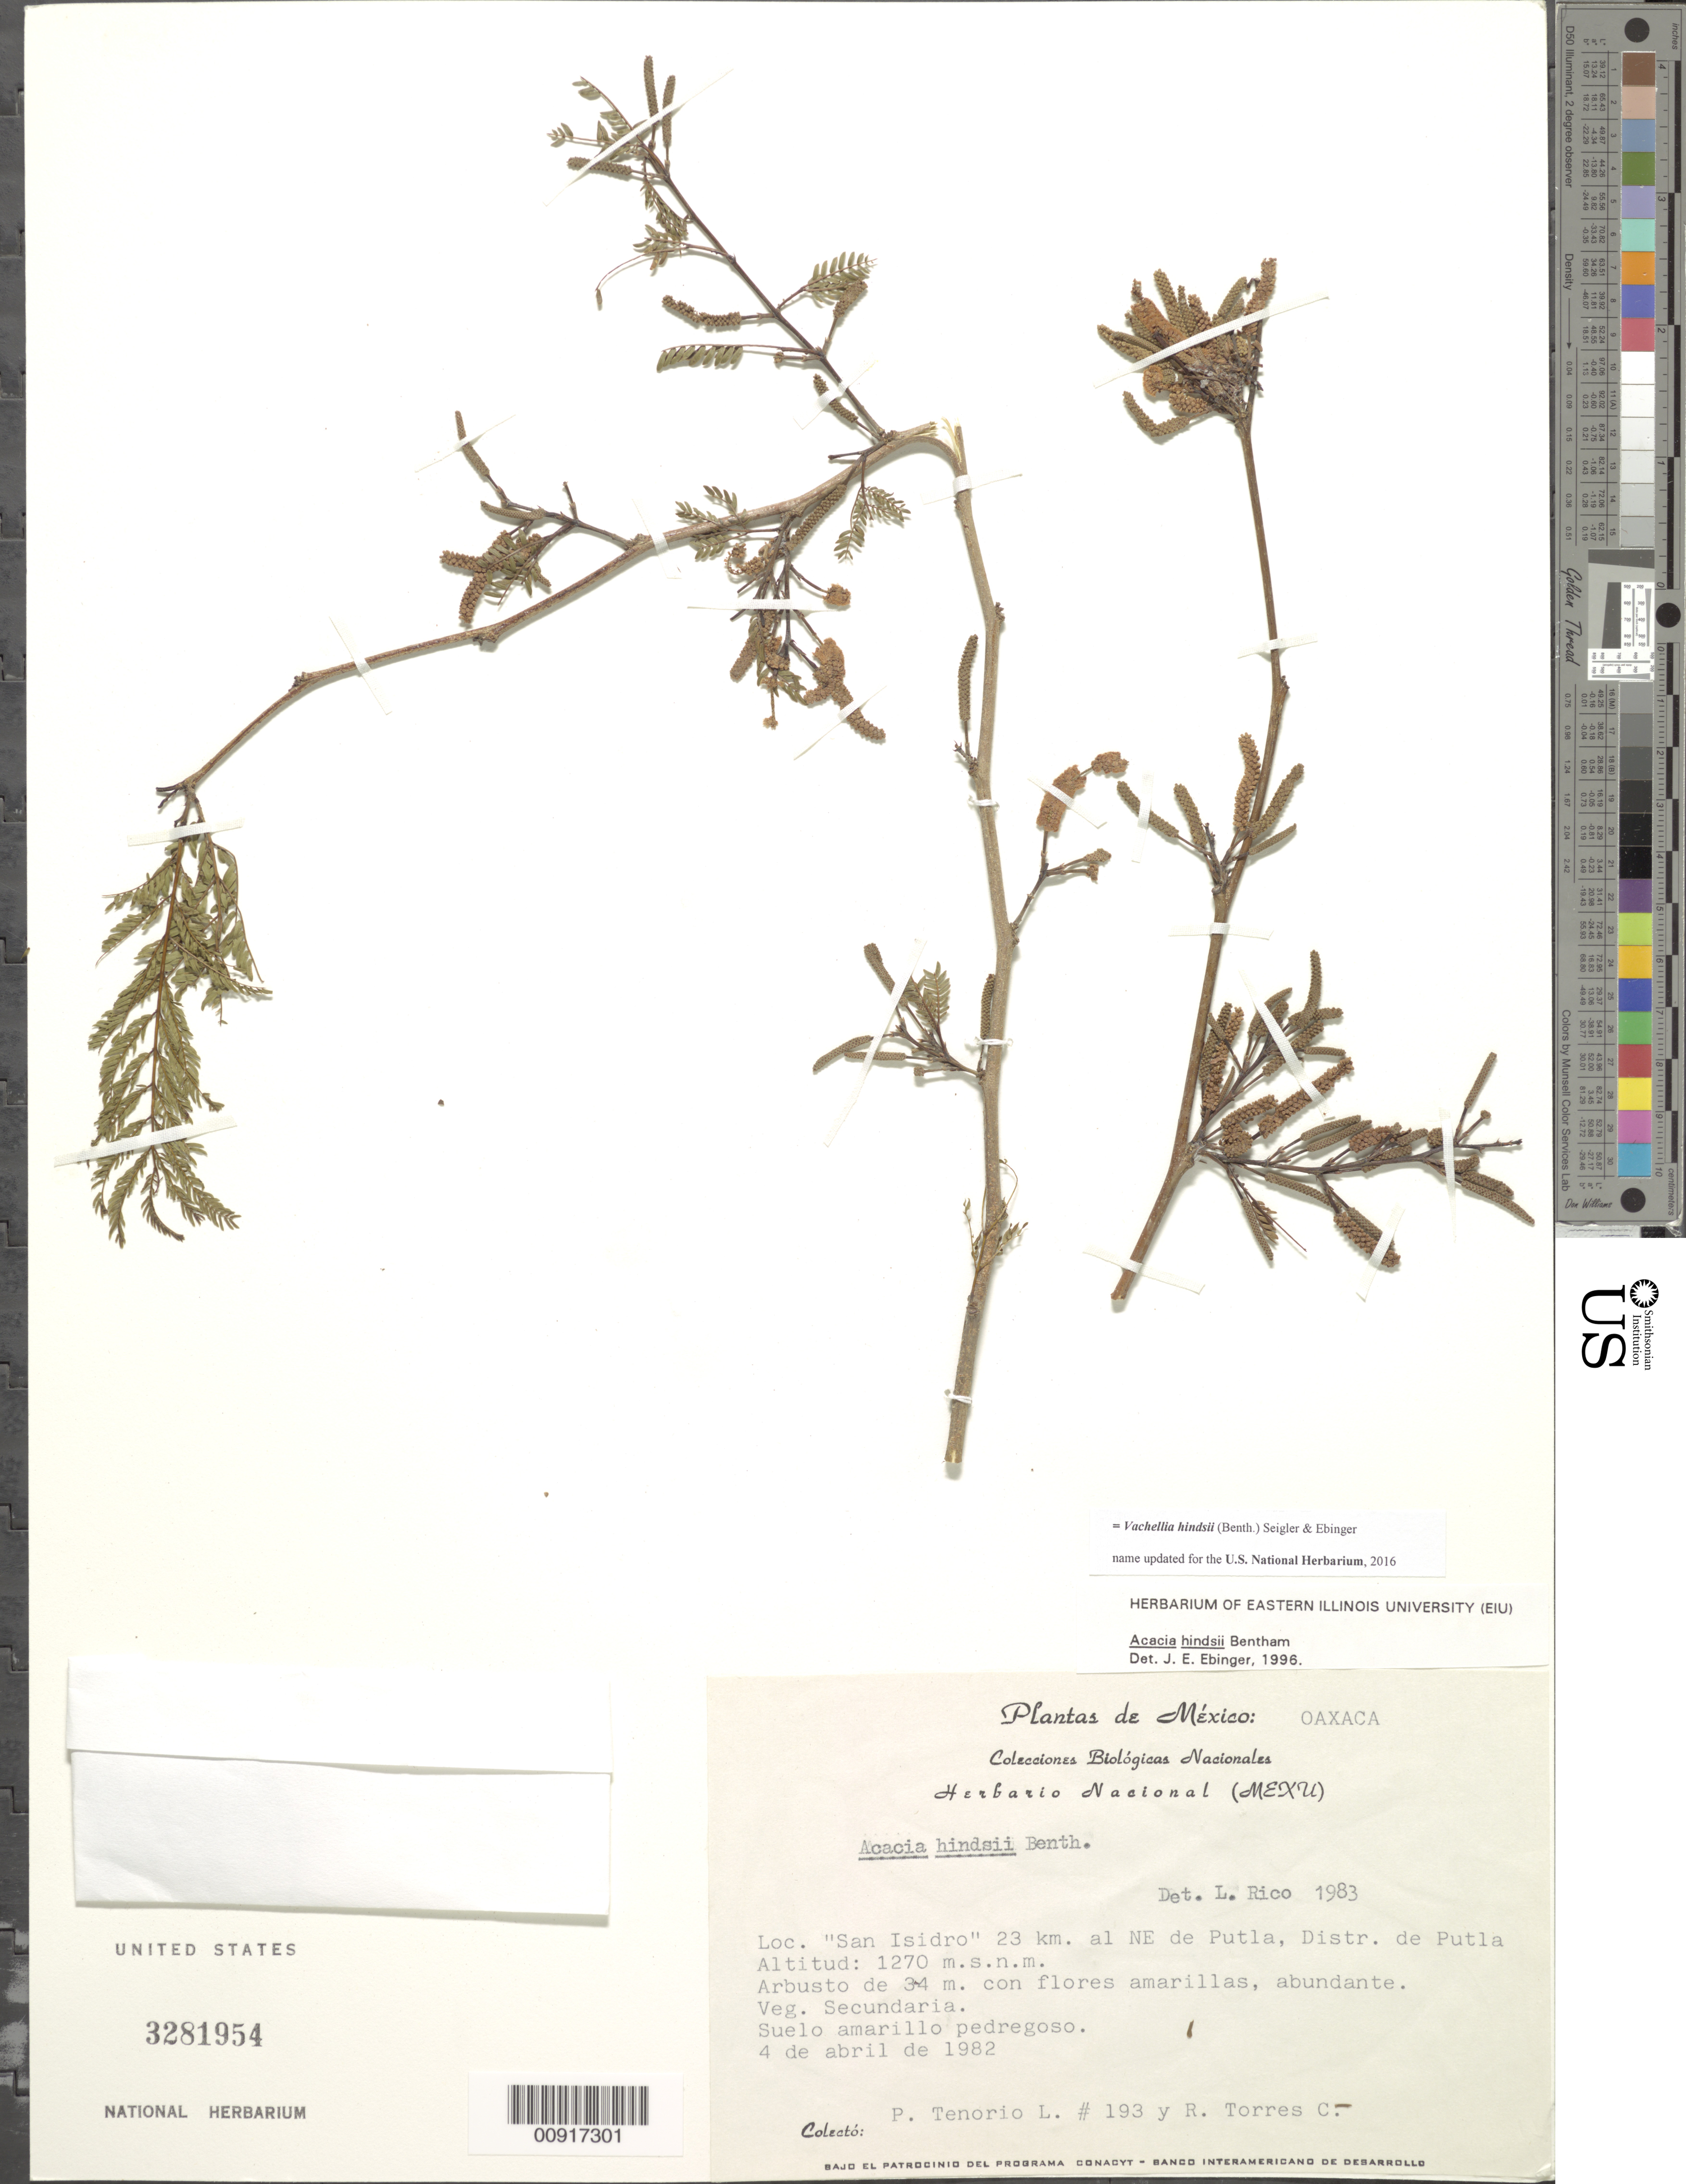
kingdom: Plantae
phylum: Tracheophyta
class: Magnoliopsida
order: Fabales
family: Fabaceae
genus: Vachellia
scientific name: Vachellia hindsii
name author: (Benth.) Seigler & Ebinger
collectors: P. Tenorio L. & R. Torres C.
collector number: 193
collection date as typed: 04 Apr 1982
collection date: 1982-04-04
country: Mexico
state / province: Oaxaca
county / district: Putla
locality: San Isidro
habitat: Veg. secundaria. Suelo amarillo pedregoso.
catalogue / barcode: US 3281954